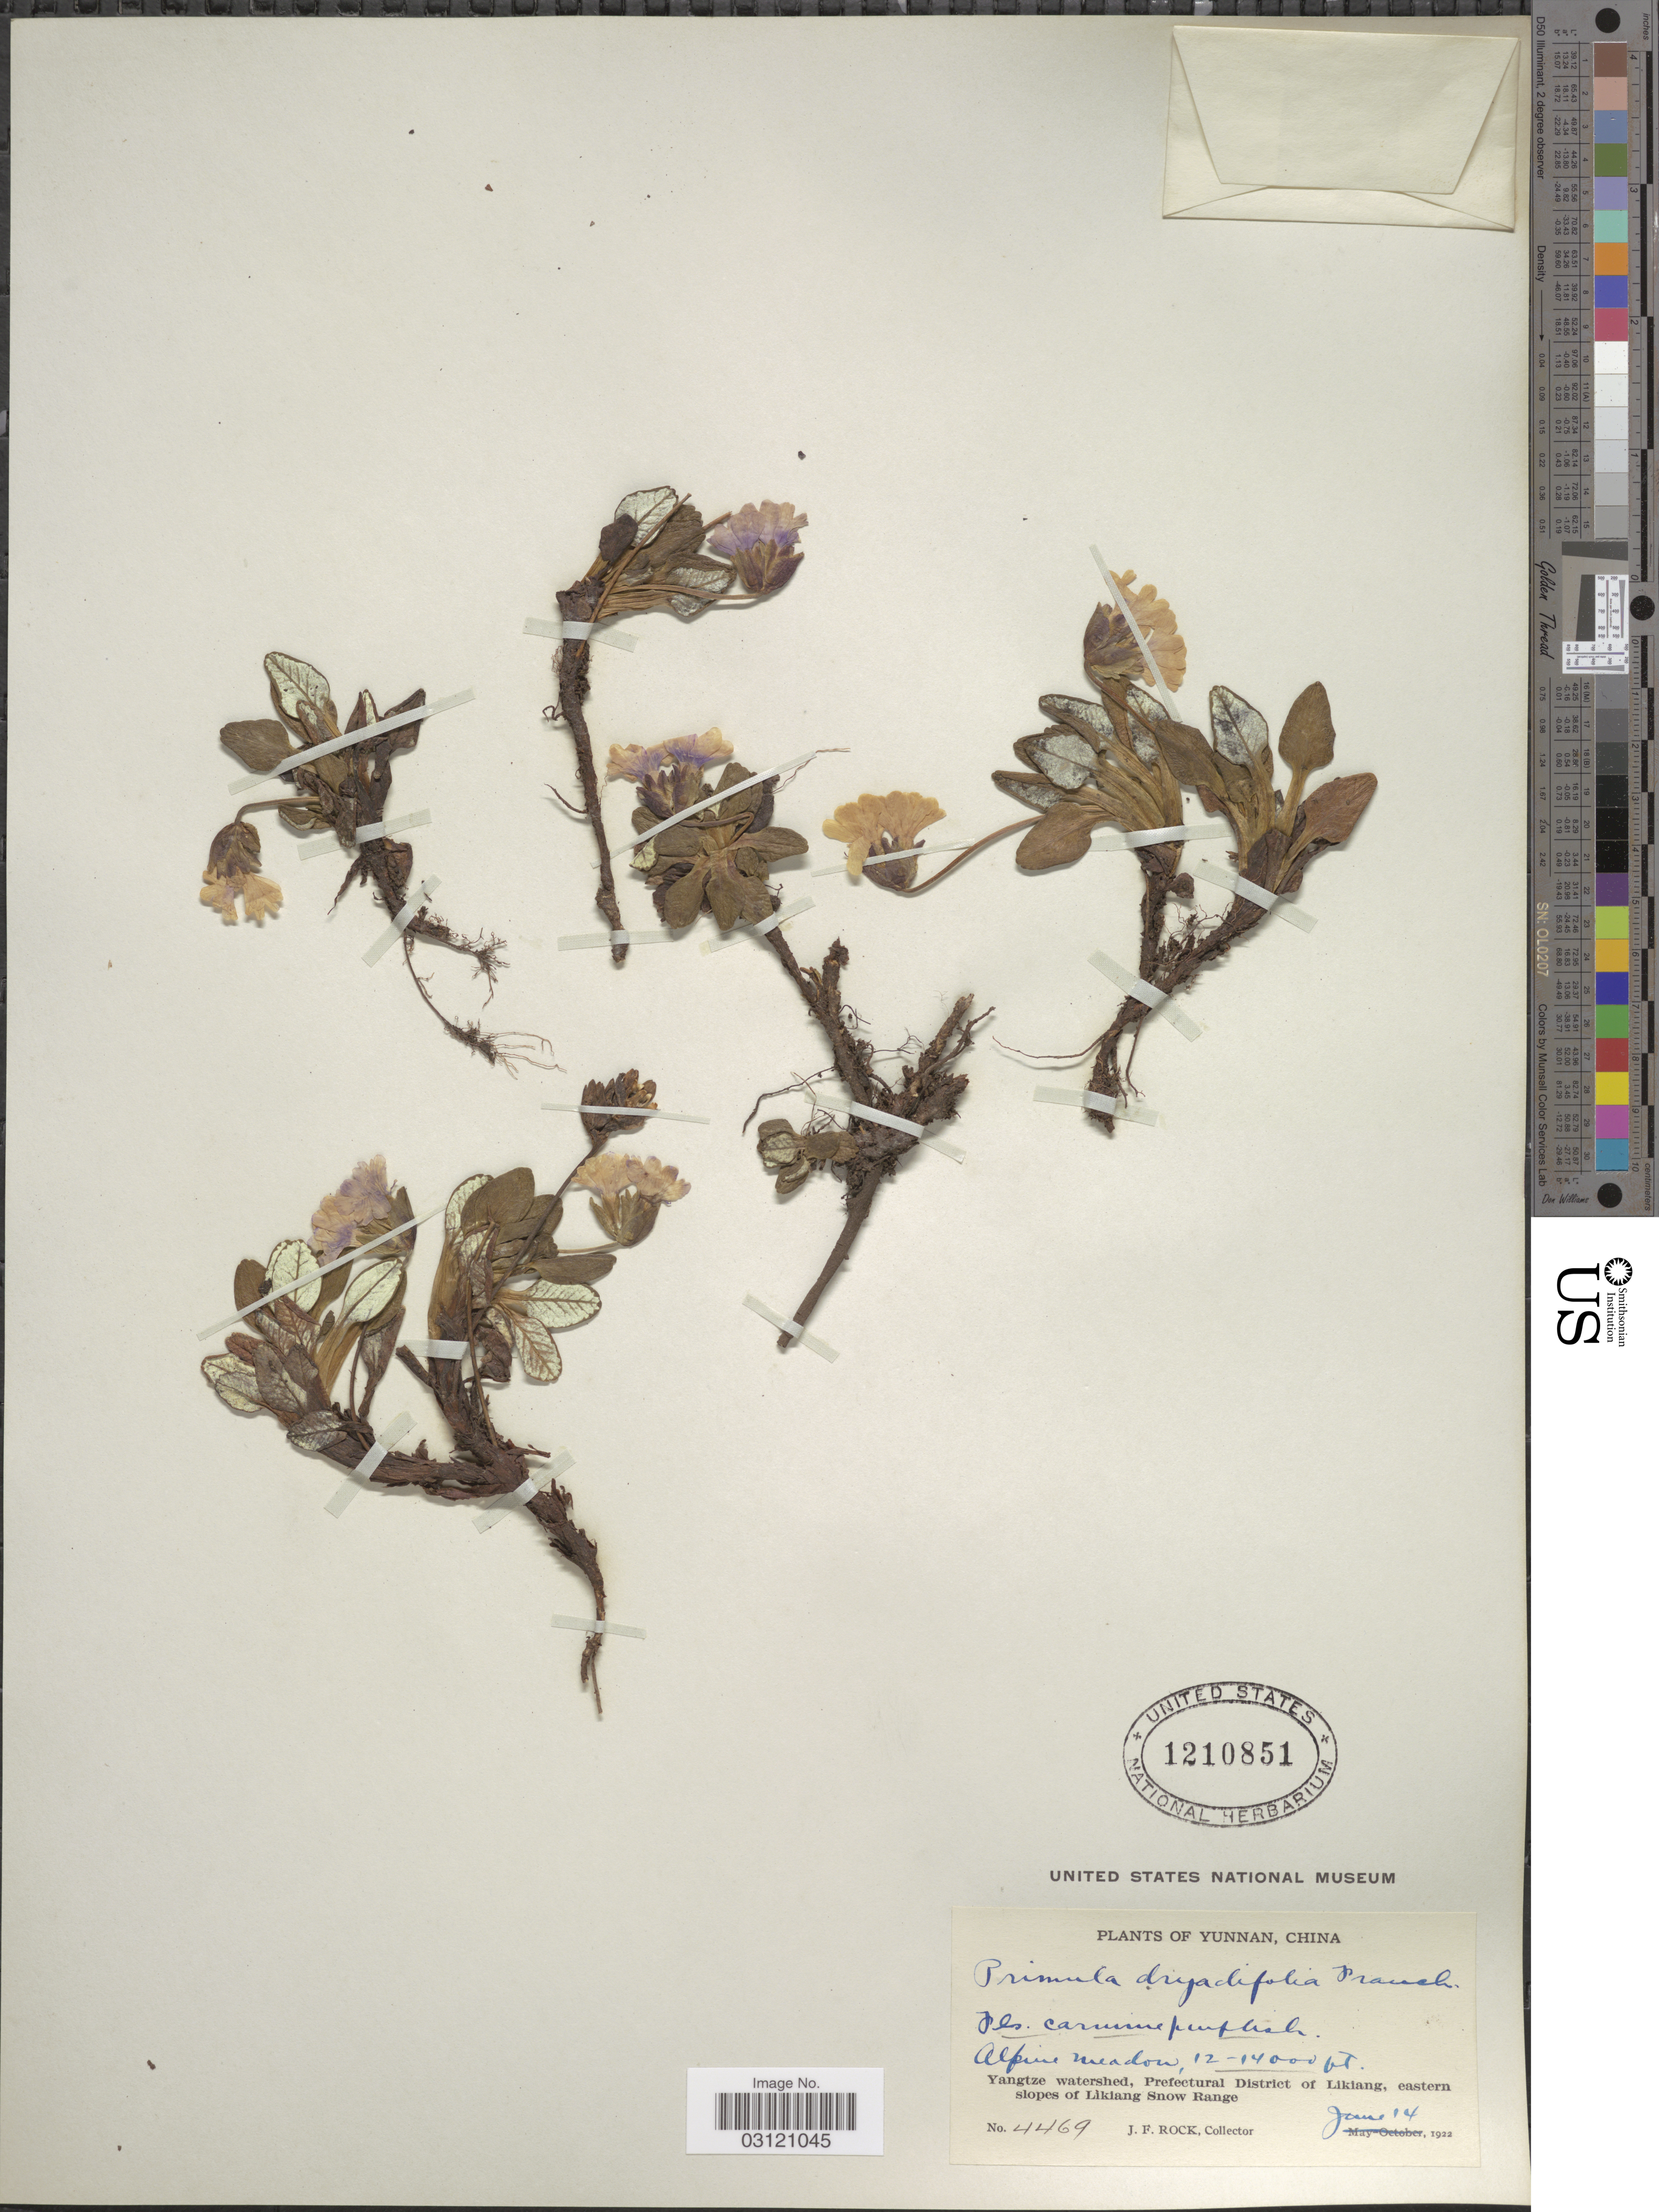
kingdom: Plantae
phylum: Tracheophyta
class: Magnoliopsida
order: Ericales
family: Primulaceae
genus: Primula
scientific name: Primula dryadifolia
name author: Franch.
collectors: J. Rock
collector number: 4469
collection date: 1922-06-14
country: China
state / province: Yunnan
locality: Yangtze watershed, Prefectural District of Likiang, eastern slopes of Likiang Snow Range.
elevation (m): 3658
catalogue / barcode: US 1210851